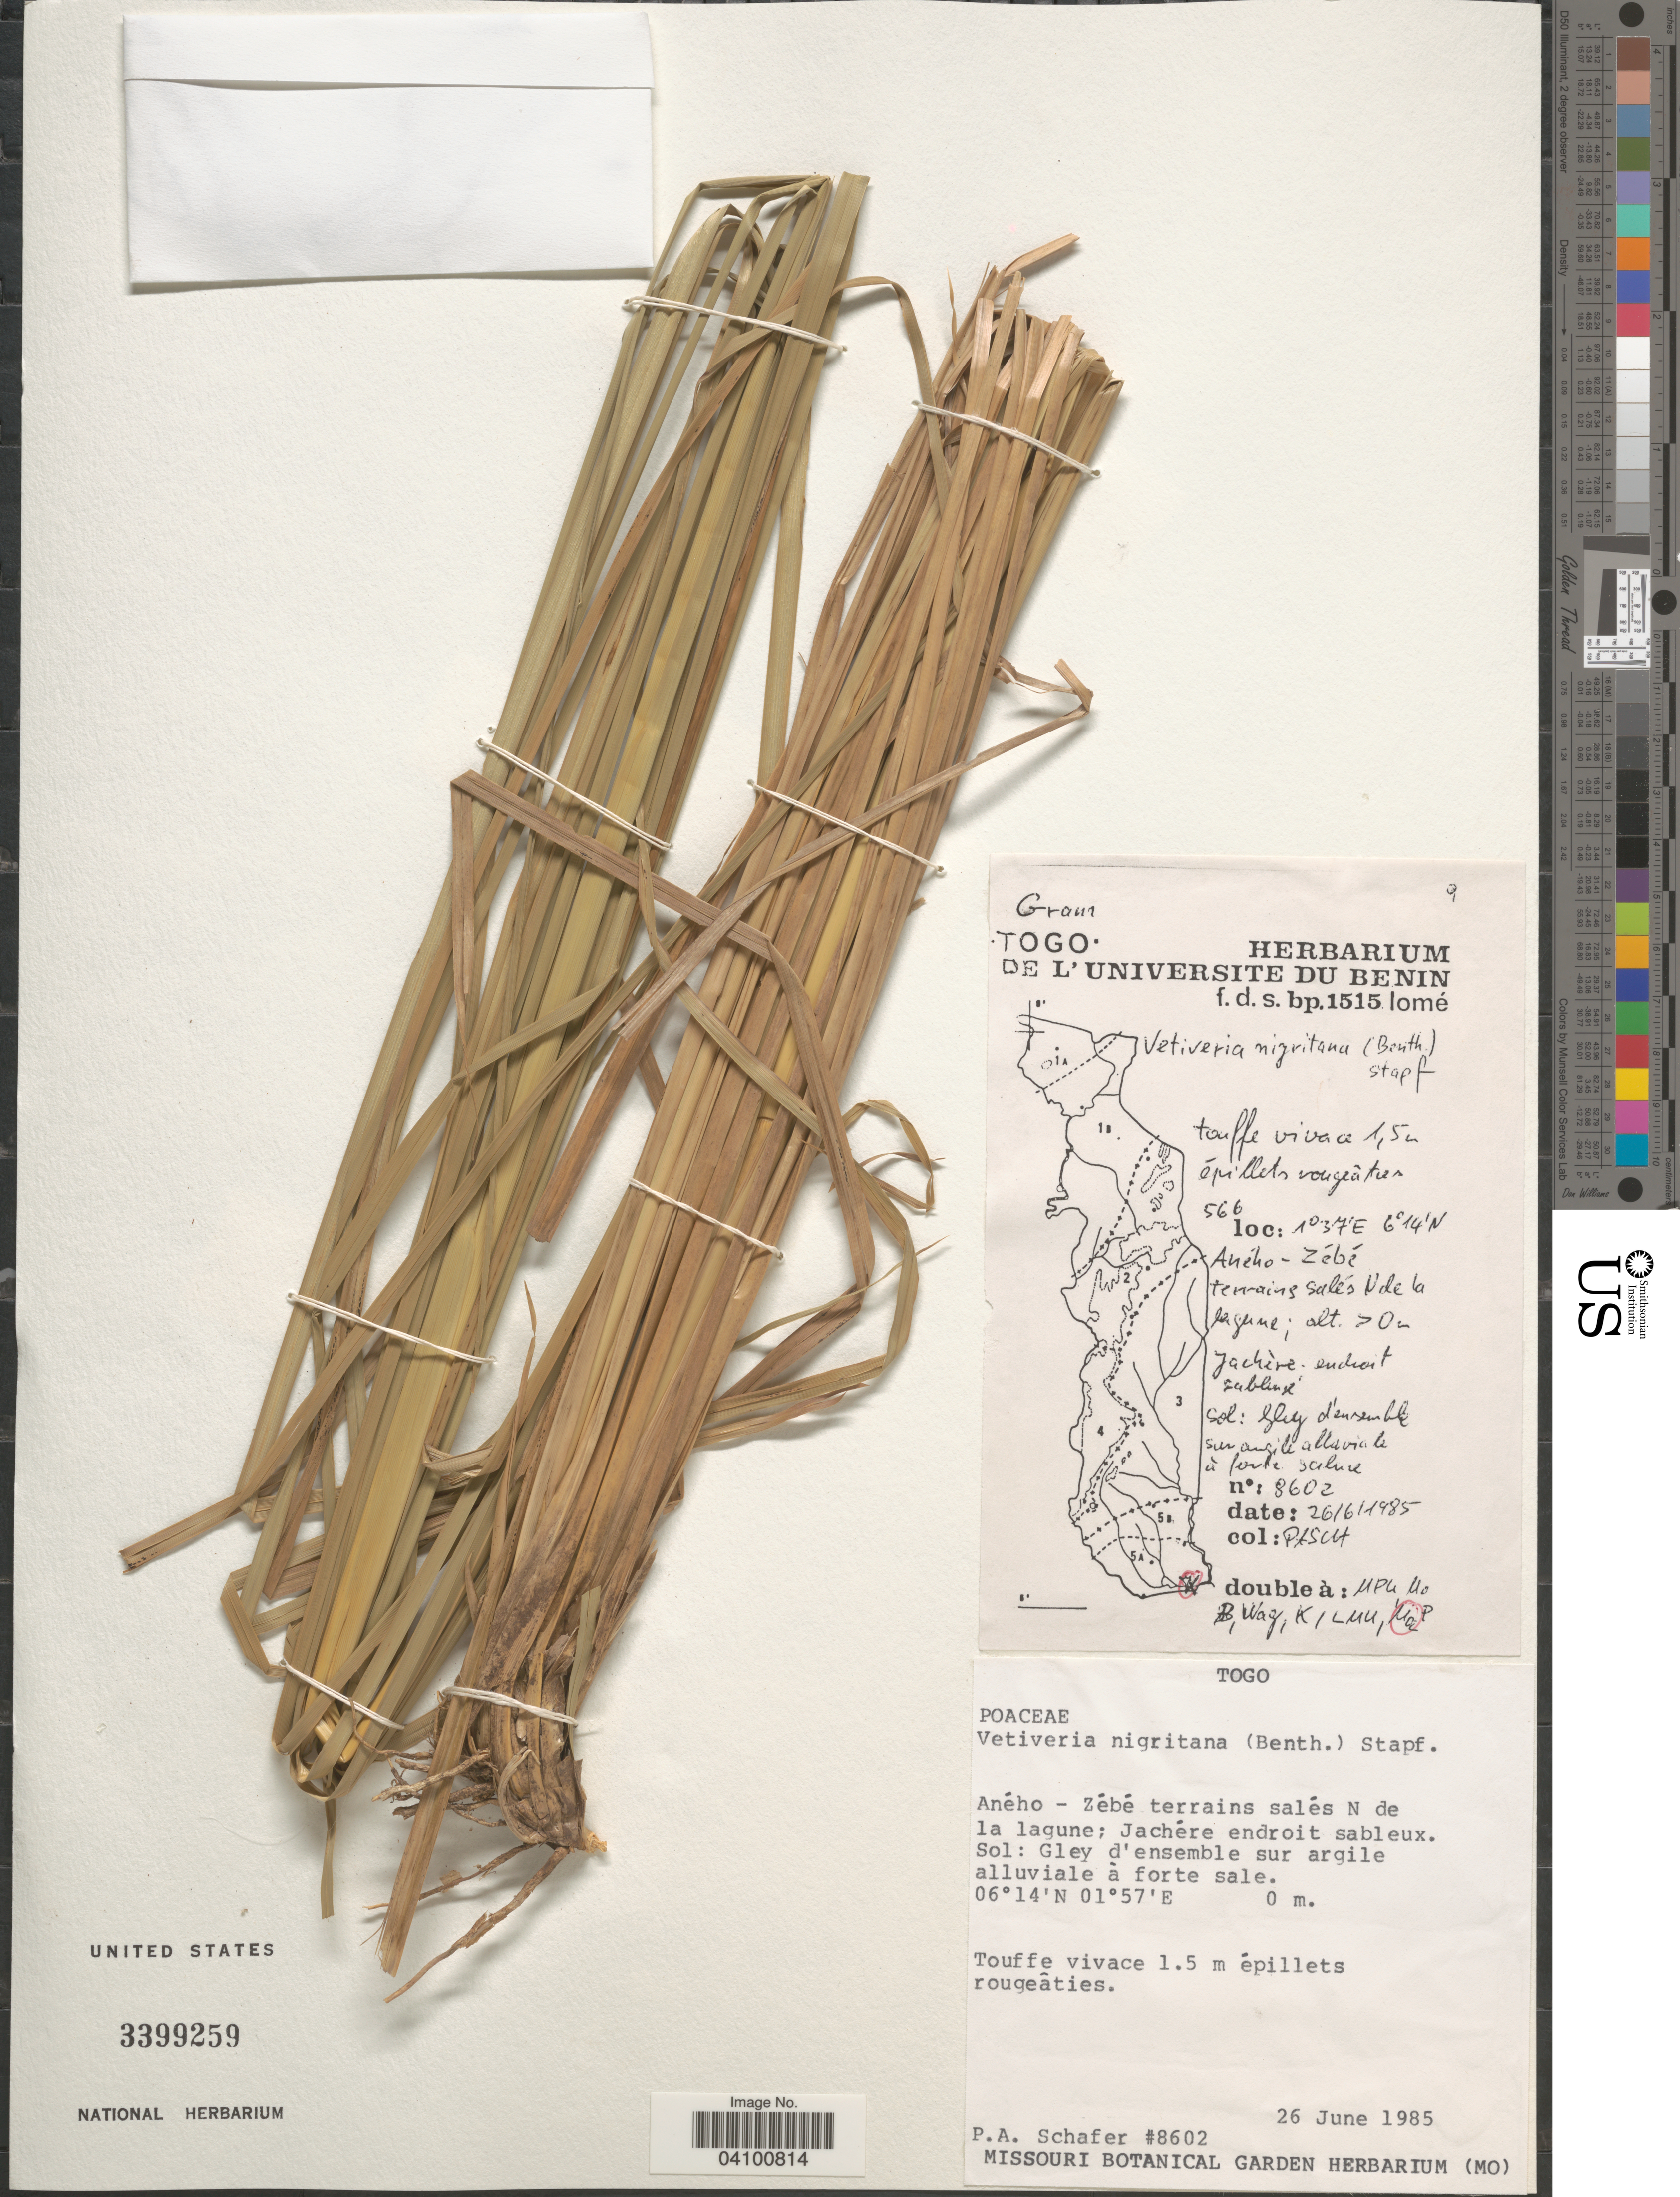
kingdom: Plantae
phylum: Tracheophyta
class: Liliopsida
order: Poales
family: Poaceae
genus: Chrysopogon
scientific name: Chrysopogon nigritanus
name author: (Benth.) Veldkamp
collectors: P. Schafer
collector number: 8602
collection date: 1985-06-26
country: Togo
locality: Aného - Zébé terrains salés N de la lagune.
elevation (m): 0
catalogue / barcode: US 3399259